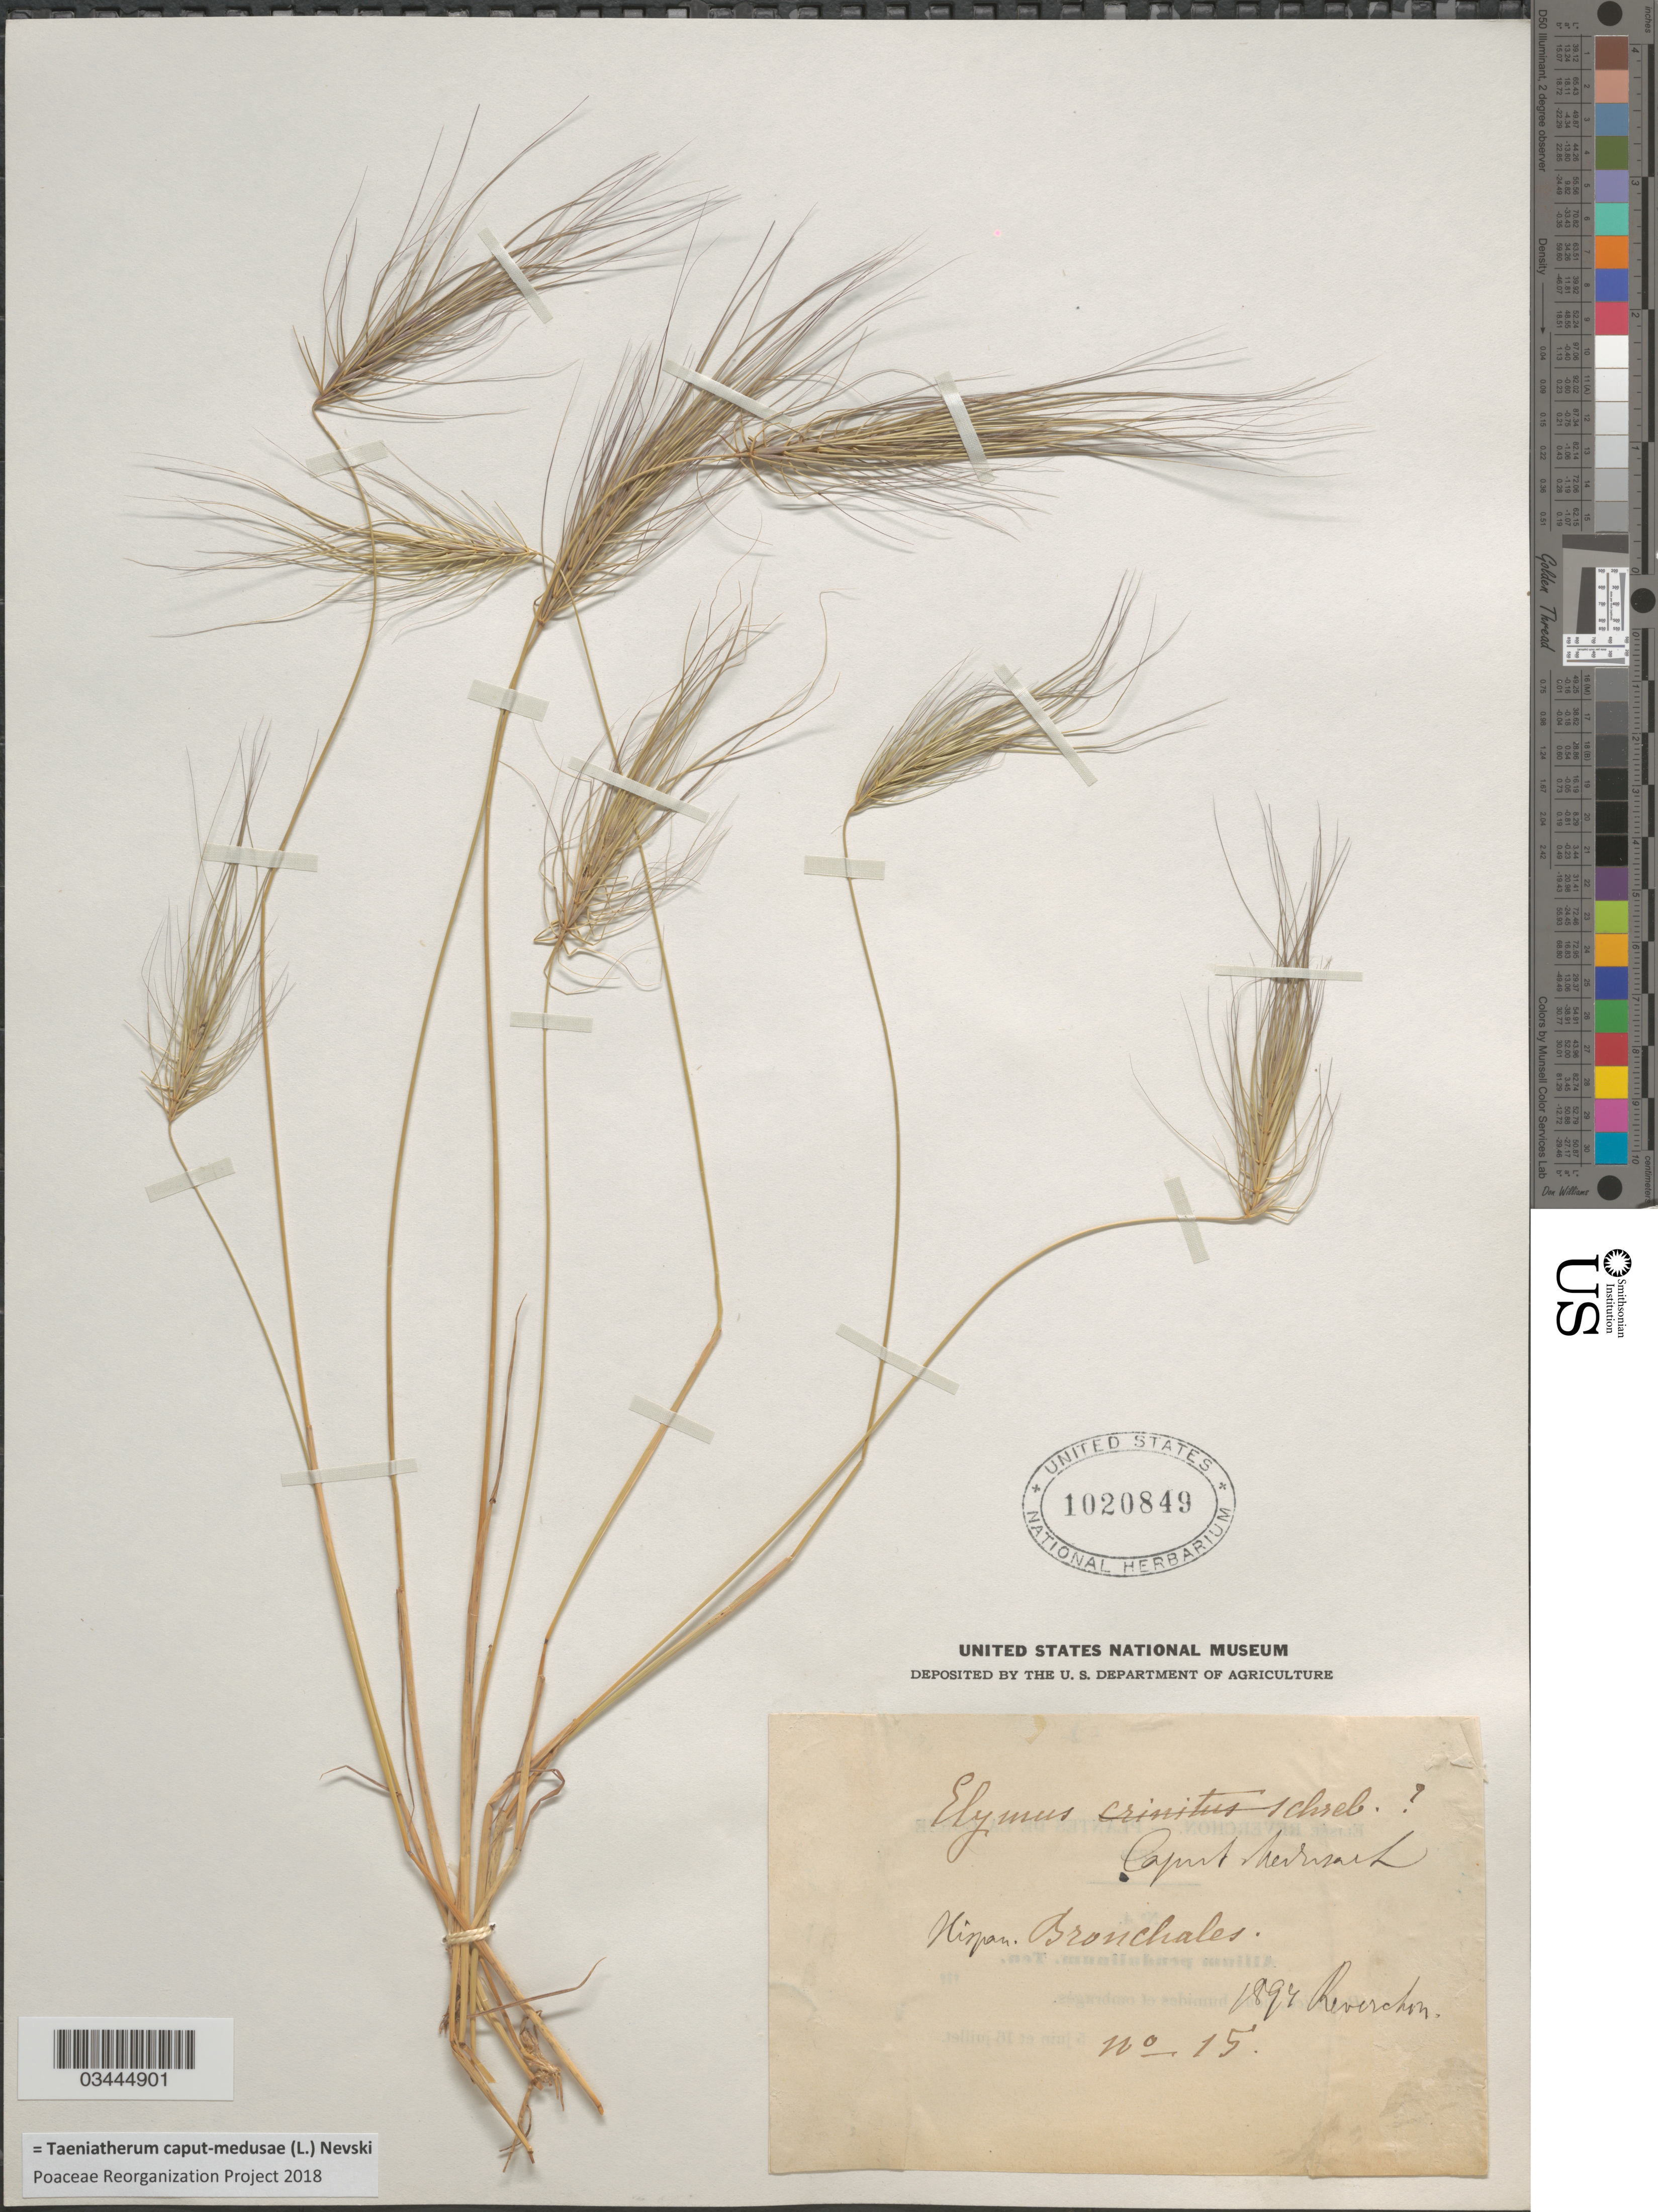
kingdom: Plantae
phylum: Tracheophyta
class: Liliopsida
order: Poales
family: Poaceae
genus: Taeniatherum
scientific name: Taeniatherum caput-medusae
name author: L.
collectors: -. Reverchon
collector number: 15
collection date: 1894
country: Spain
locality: Hispan. Bronchales.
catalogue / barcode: US 1020849